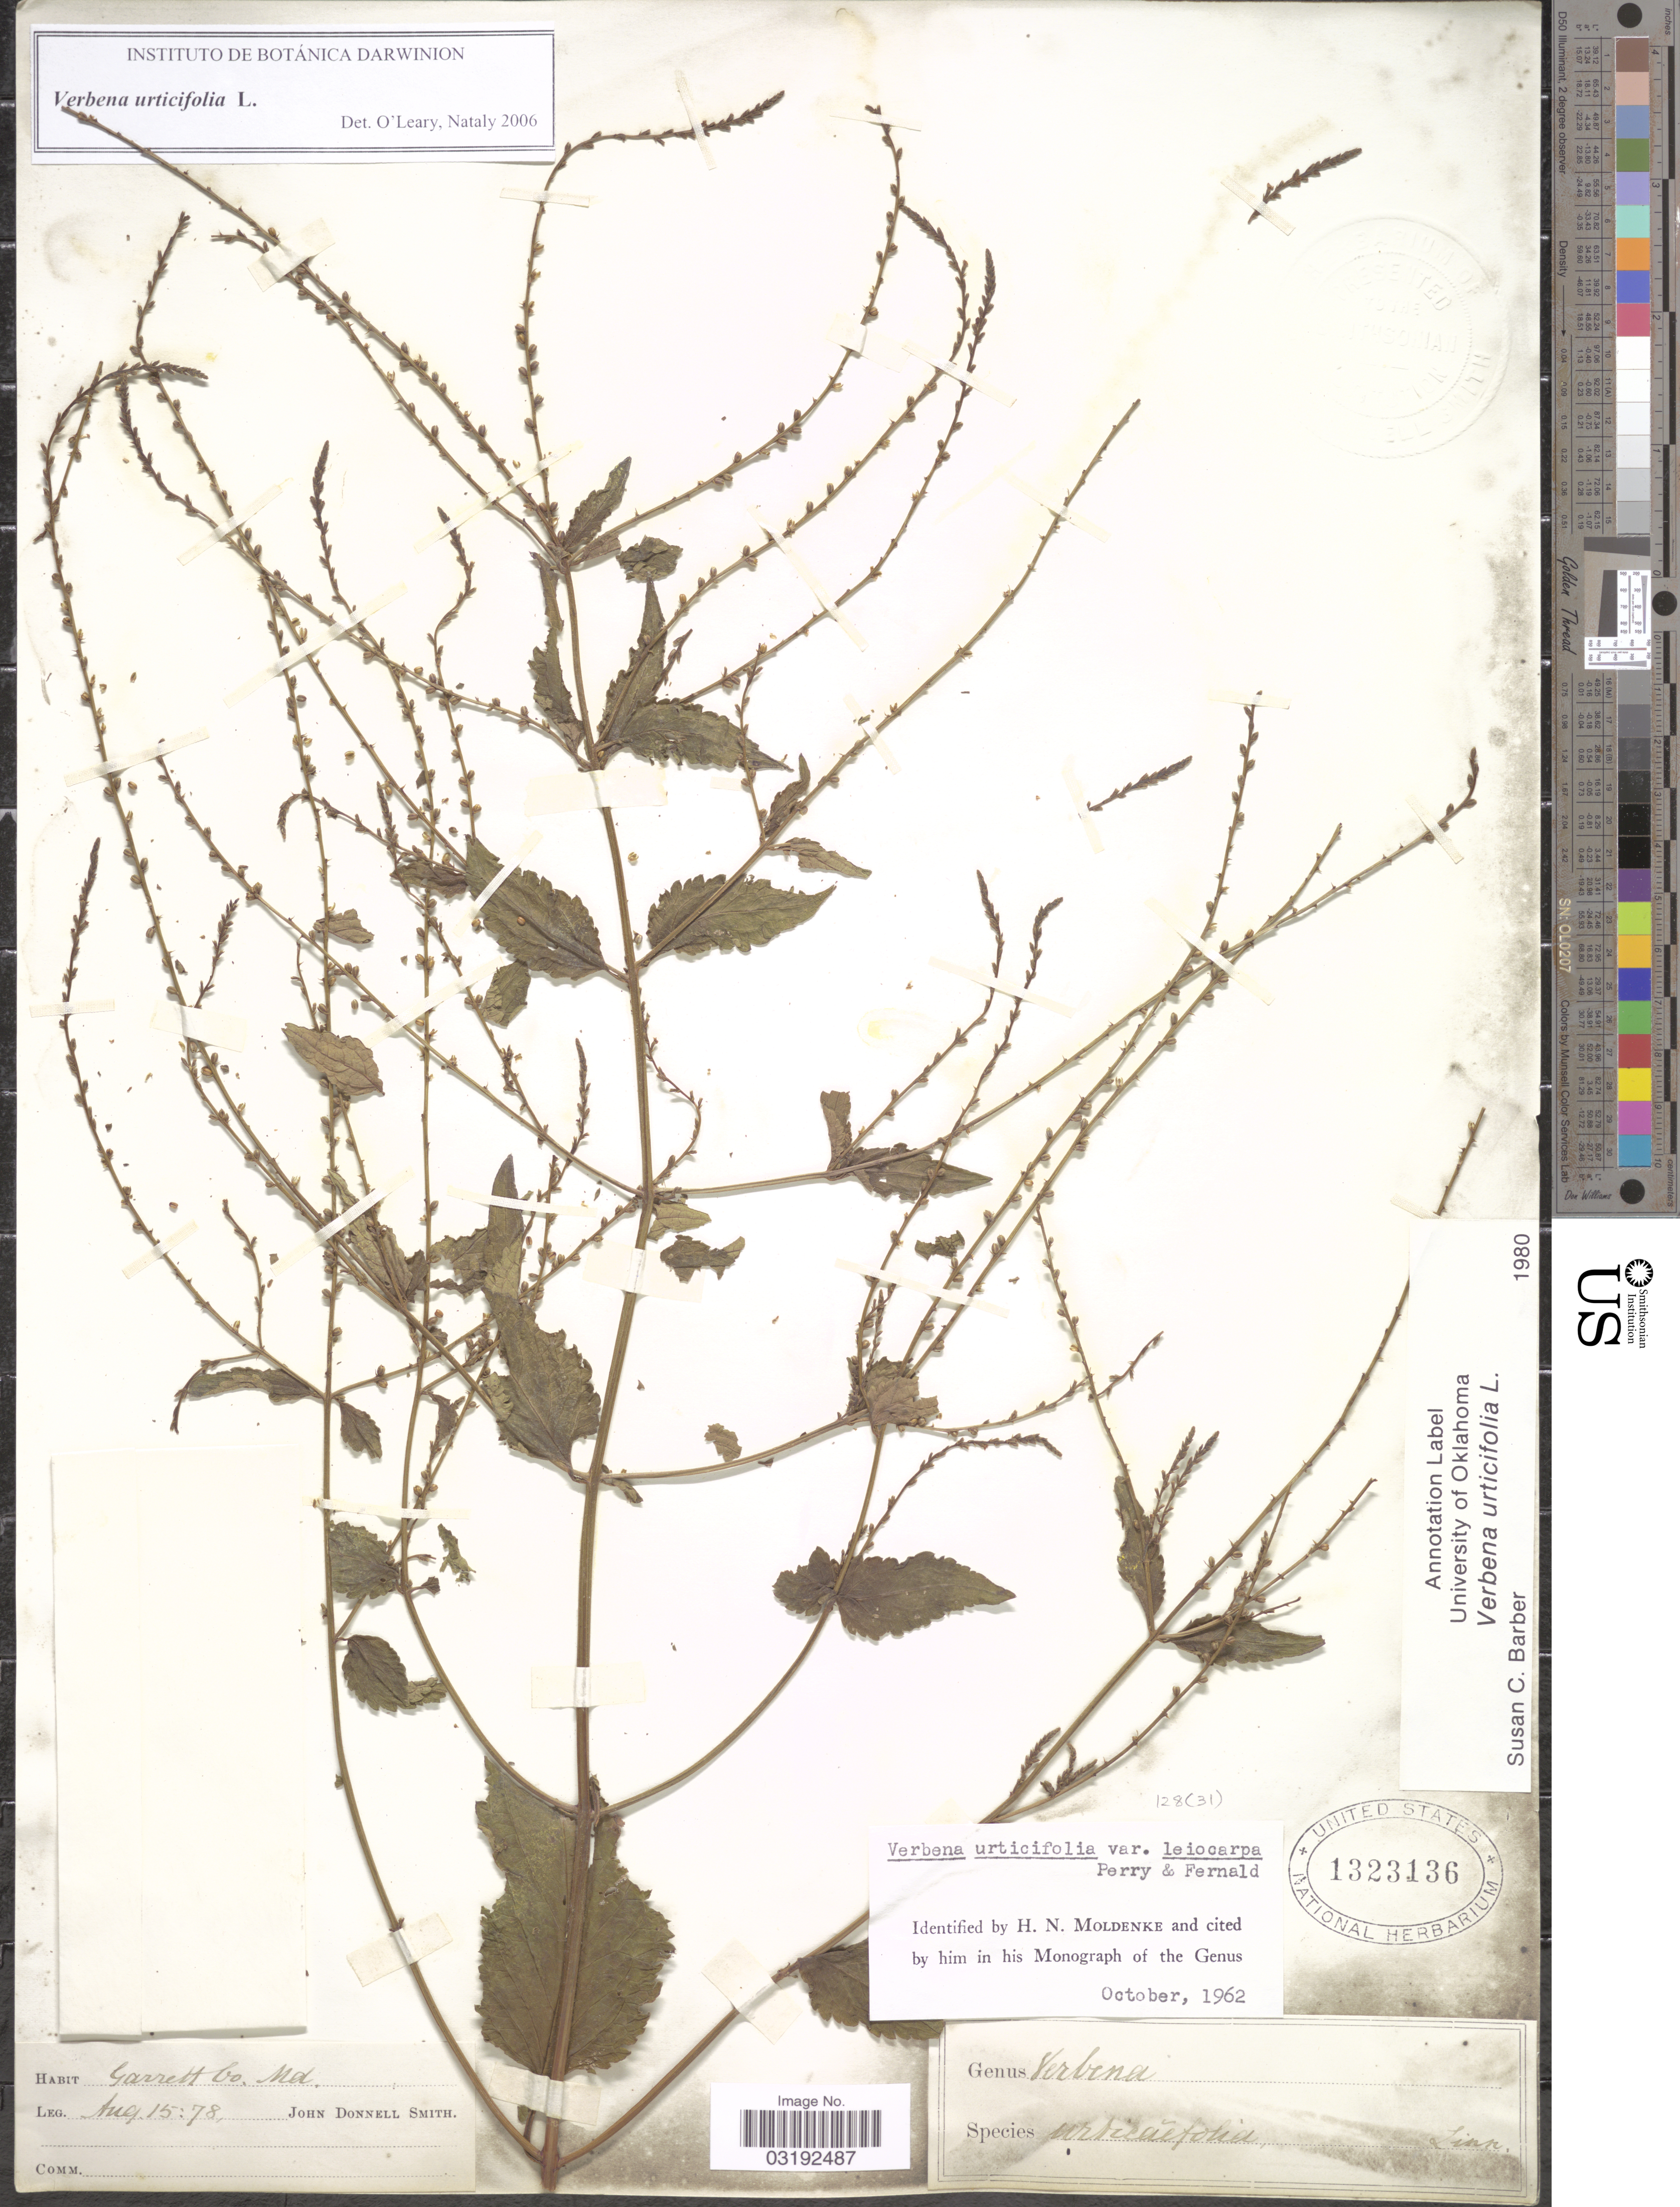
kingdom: Plantae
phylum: Tracheophyta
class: Magnoliopsida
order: Lamiales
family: Verbenaceae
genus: Verbena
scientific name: Verbena urticifolia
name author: L.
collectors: J. Donnell Smith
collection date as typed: Transcribed d/m/y: 15/8/78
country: United States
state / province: Maryland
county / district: Garrett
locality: Garrett Co.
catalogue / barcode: US 1323136